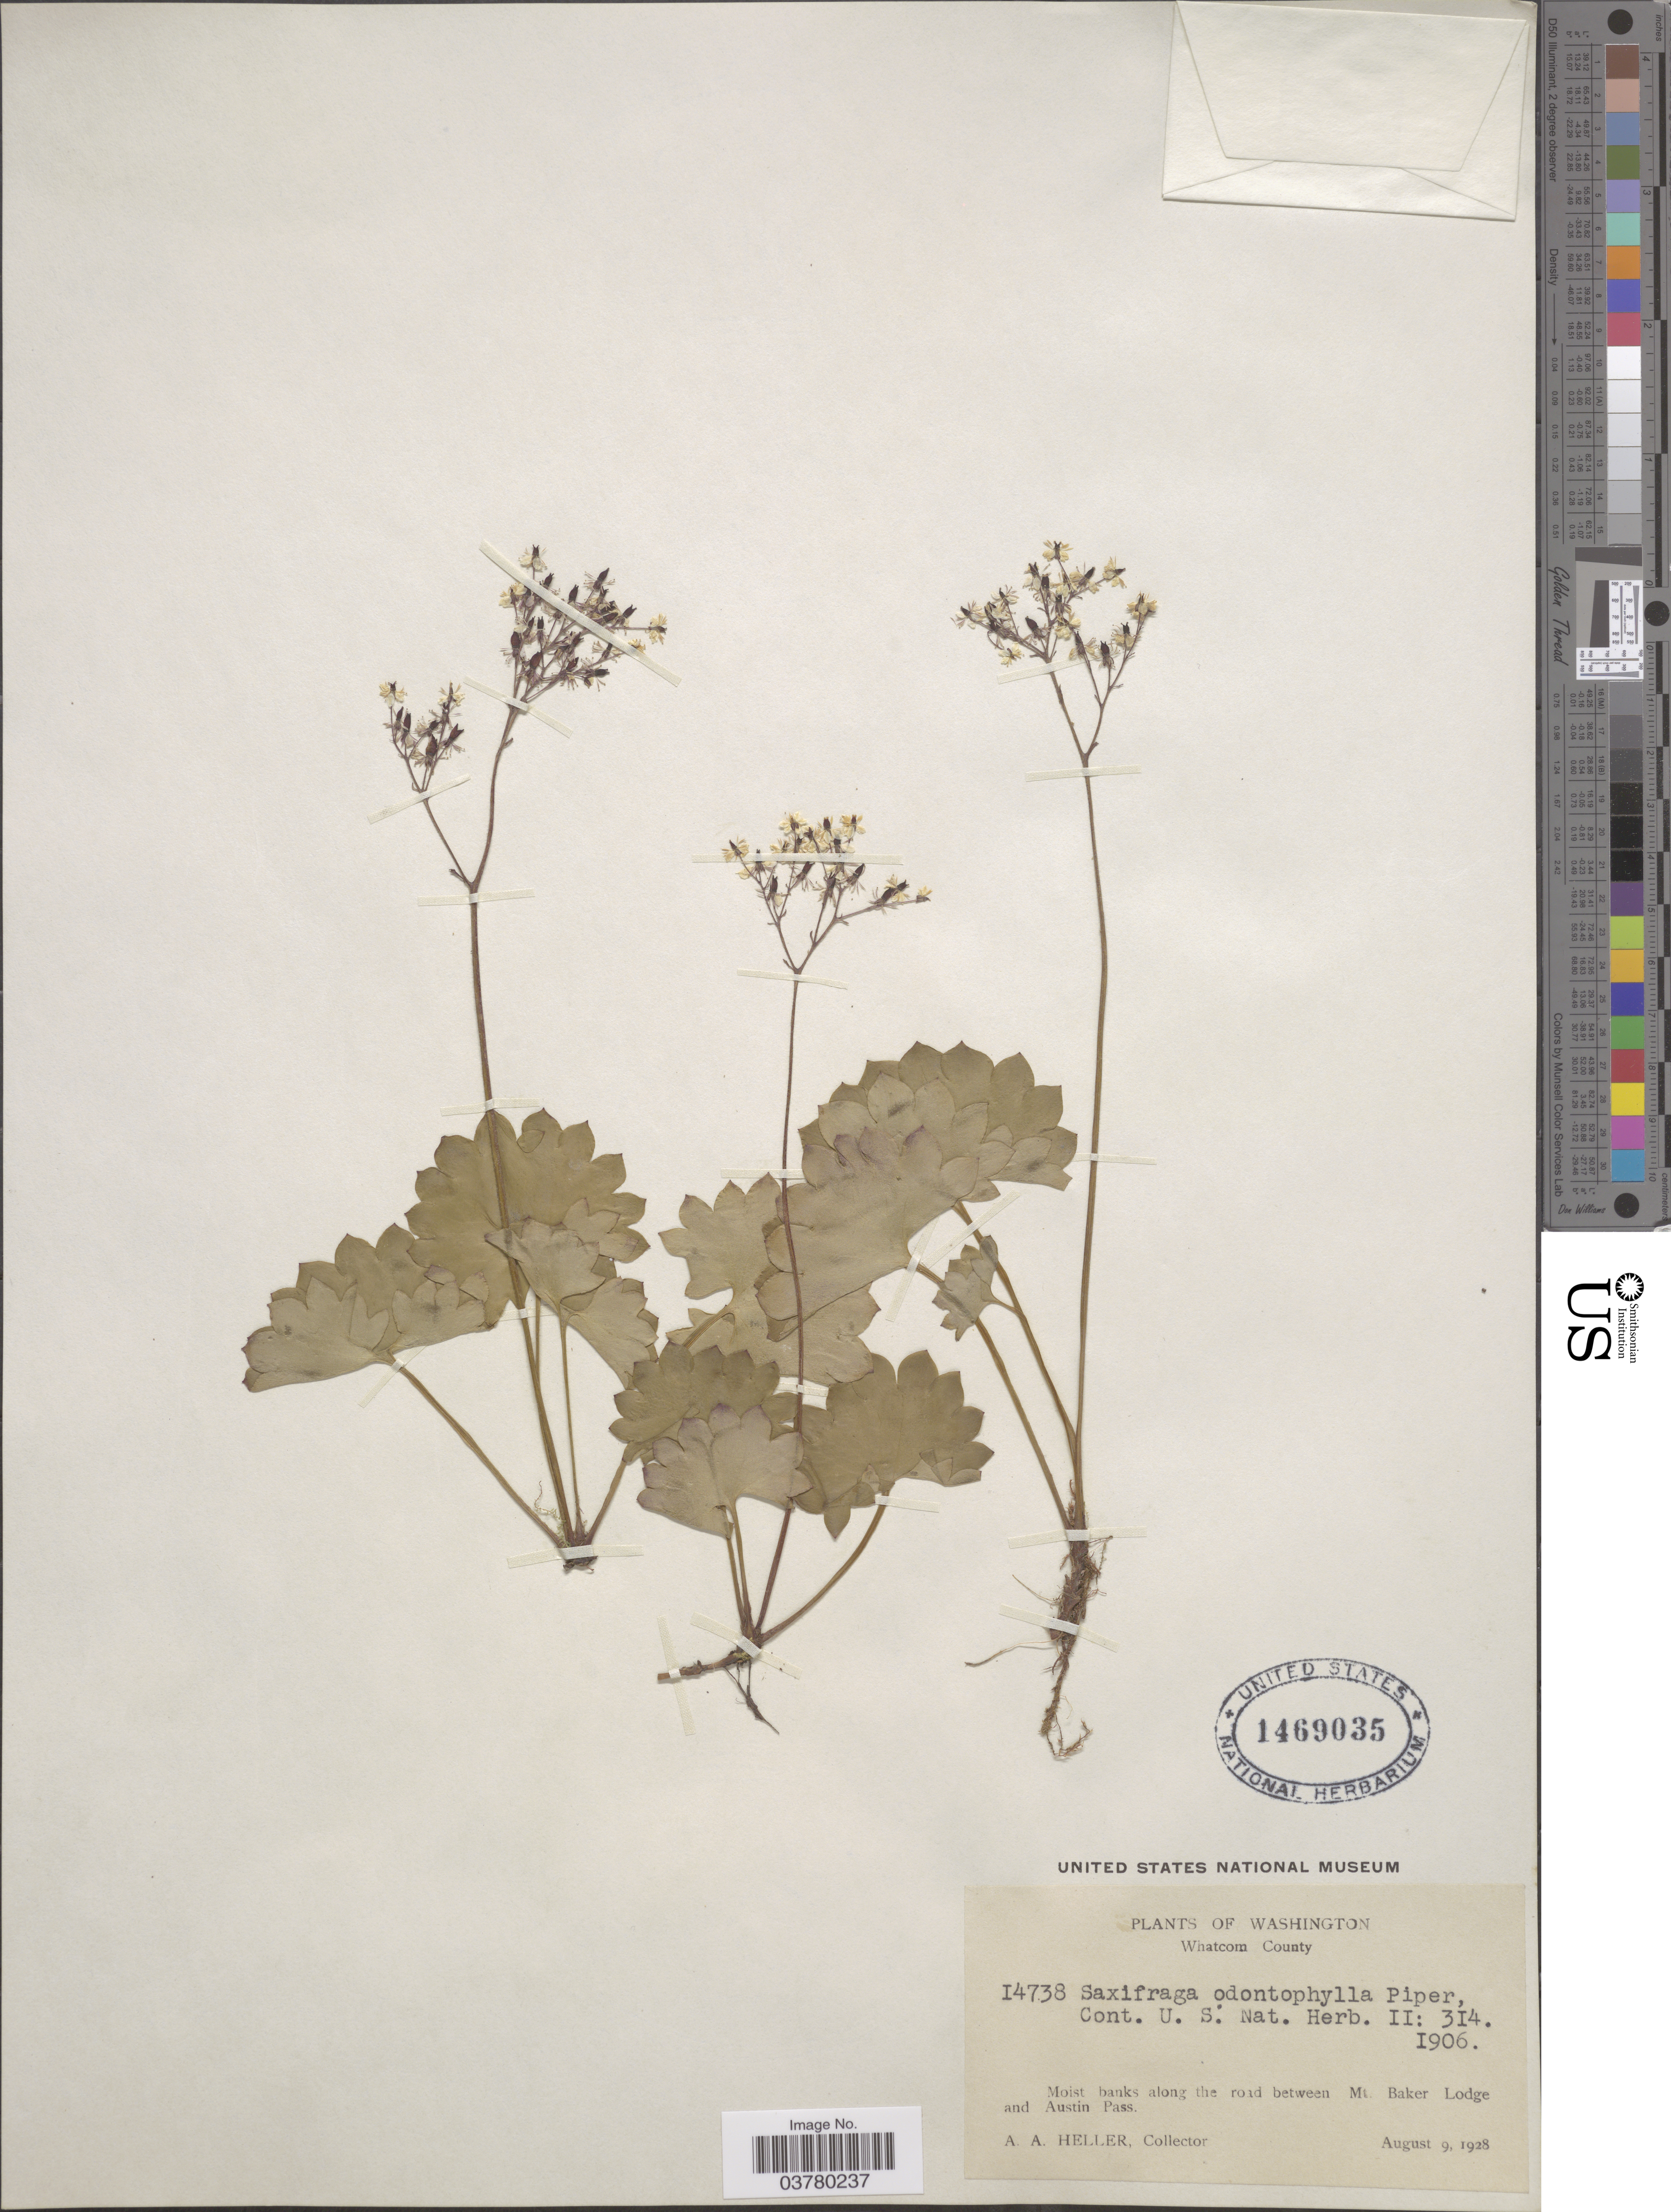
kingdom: Plantae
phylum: Tracheophyta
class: Magnoliopsida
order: Saxifragales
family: Saxifragaceae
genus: Micranthes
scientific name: Micranthes odontoloma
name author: (Piper) A. Heller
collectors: A. A. Heller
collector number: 14738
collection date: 1928-08-09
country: United States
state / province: Washington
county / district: Whatcom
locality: Whatcom County. Moist banks along the road between Mt. Baker Lodge and Austin Pass.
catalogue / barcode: US 1469035